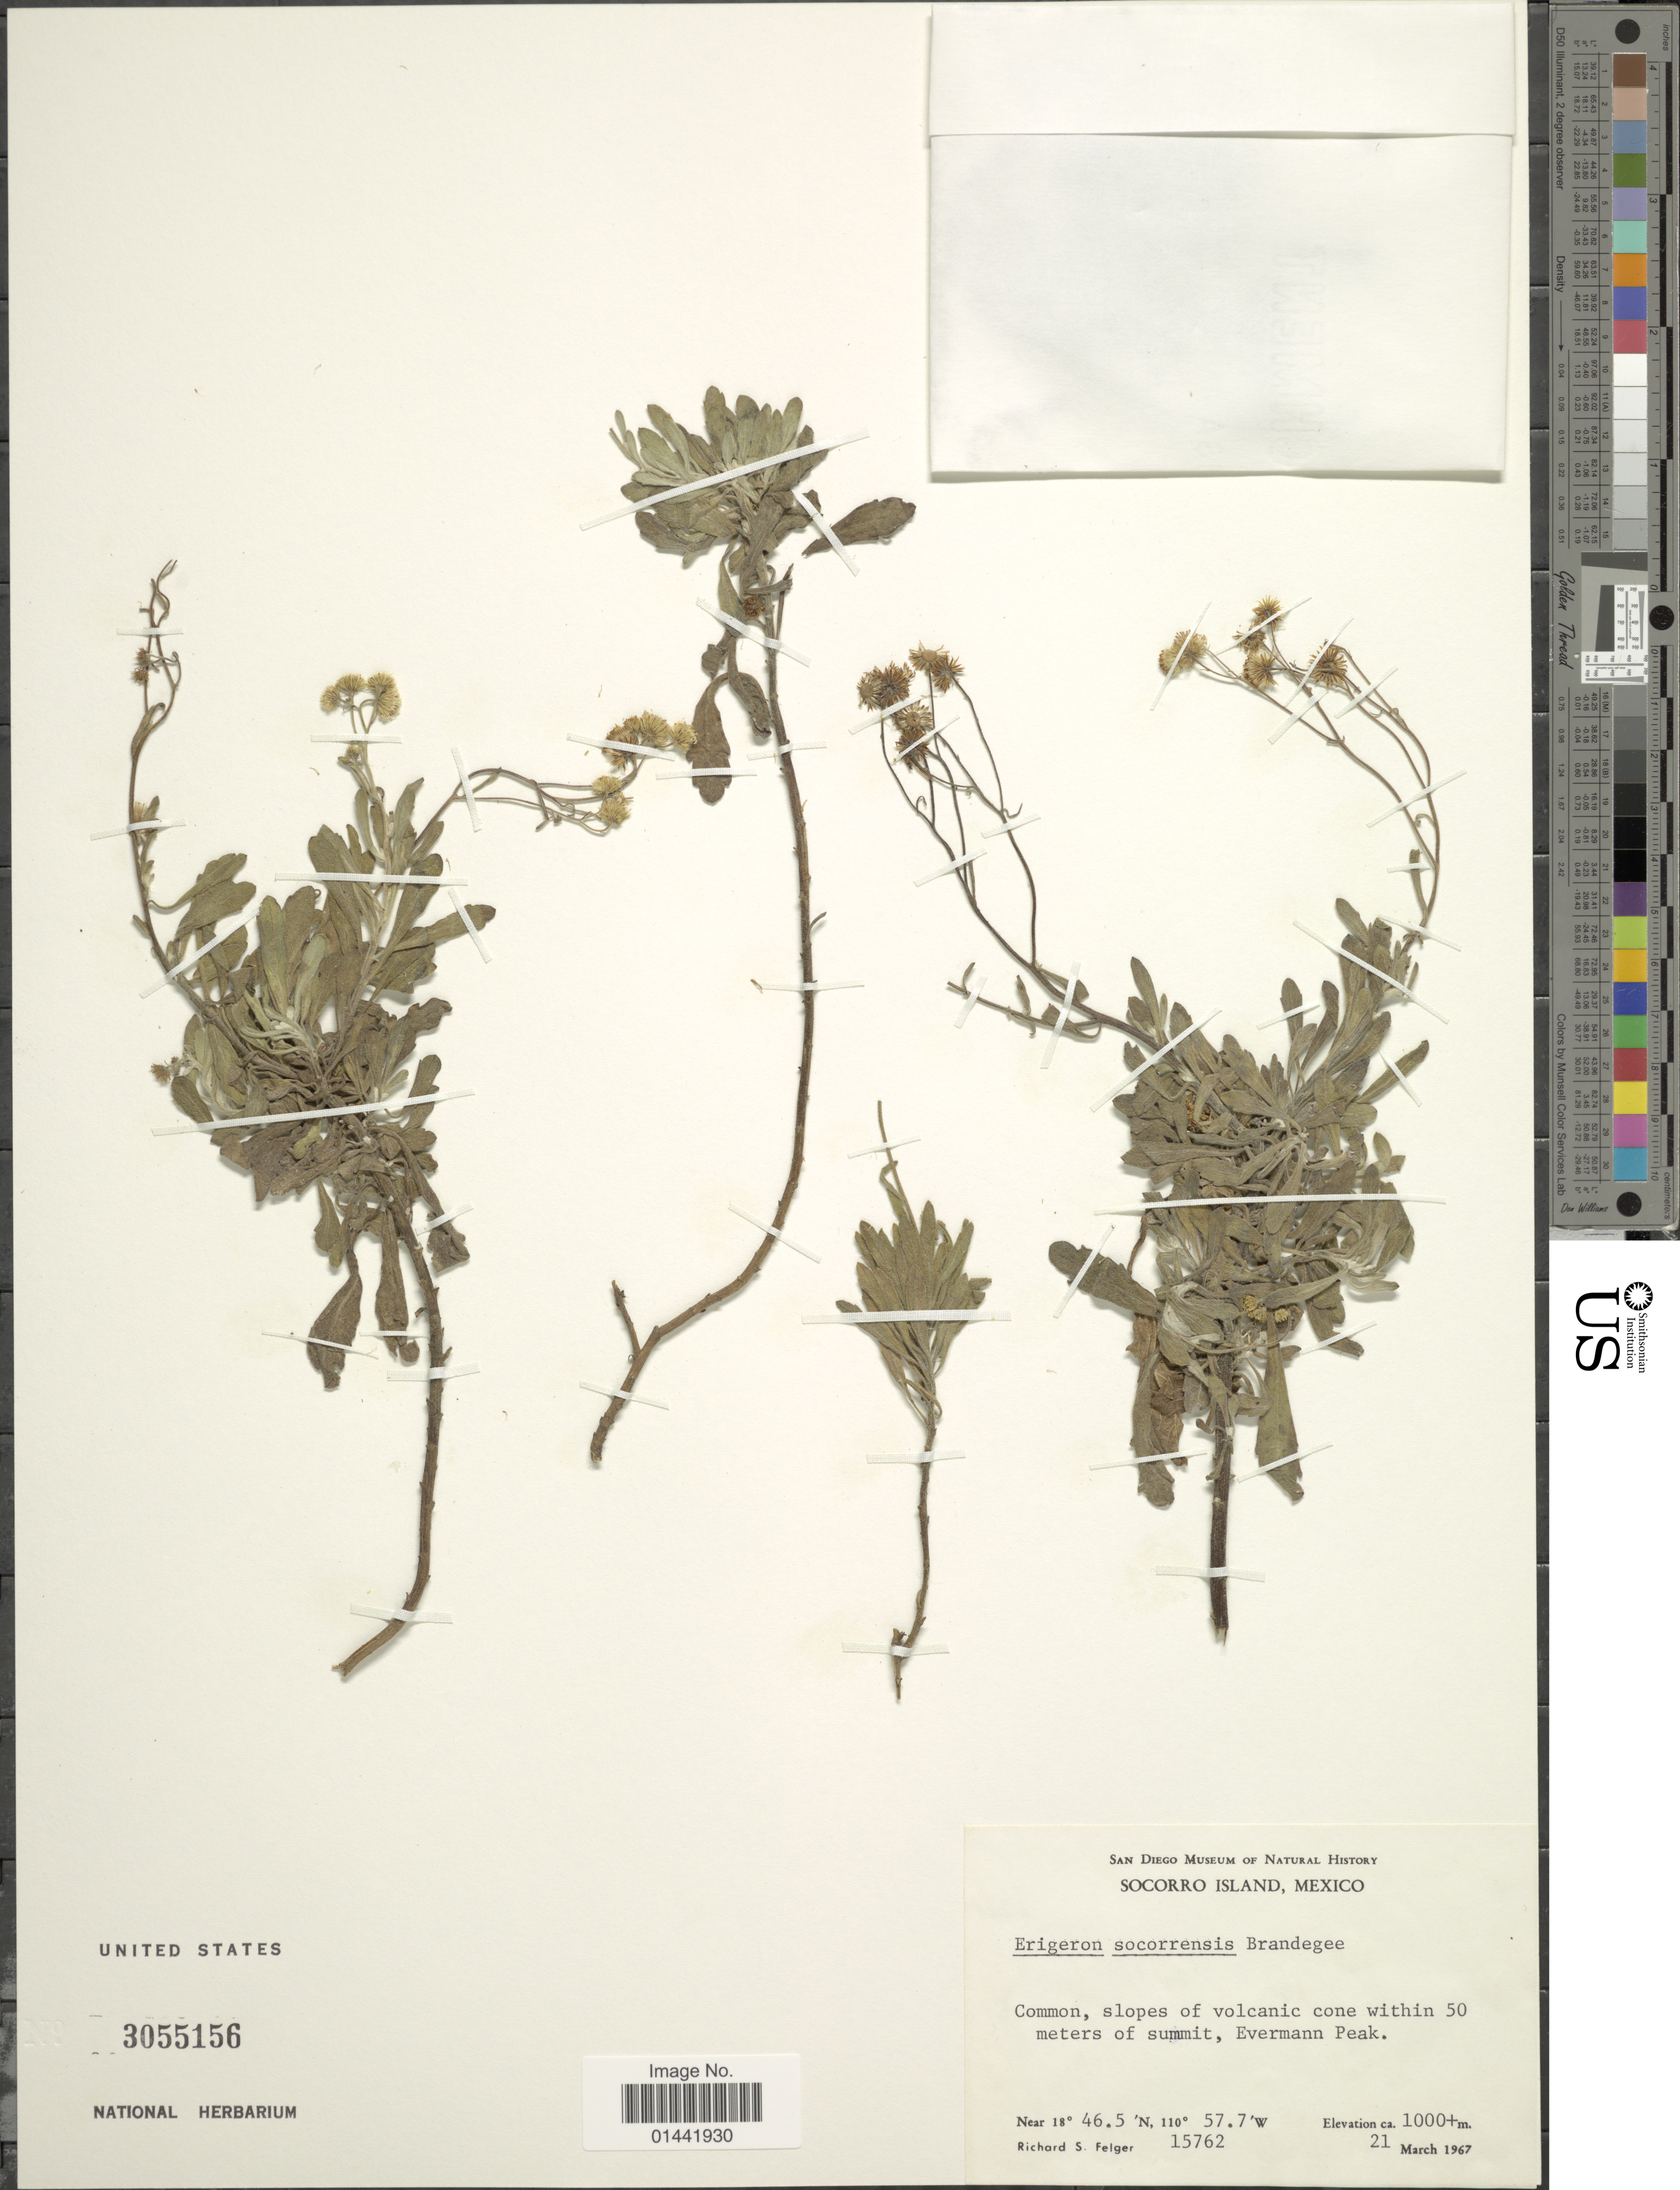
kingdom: Plantae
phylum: Tracheophyta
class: Magnoliopsida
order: Asterales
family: Asteraceae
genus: Erigeron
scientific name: Erigeron socorrensis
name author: Brandegee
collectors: R. S. Felger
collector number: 15762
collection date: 1967-03-21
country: Mexico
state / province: Colima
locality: Socorro island, Common, slopes of volcanic cone within 50 meters of summit, Evermann Peak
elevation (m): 1000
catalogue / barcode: US 3055156